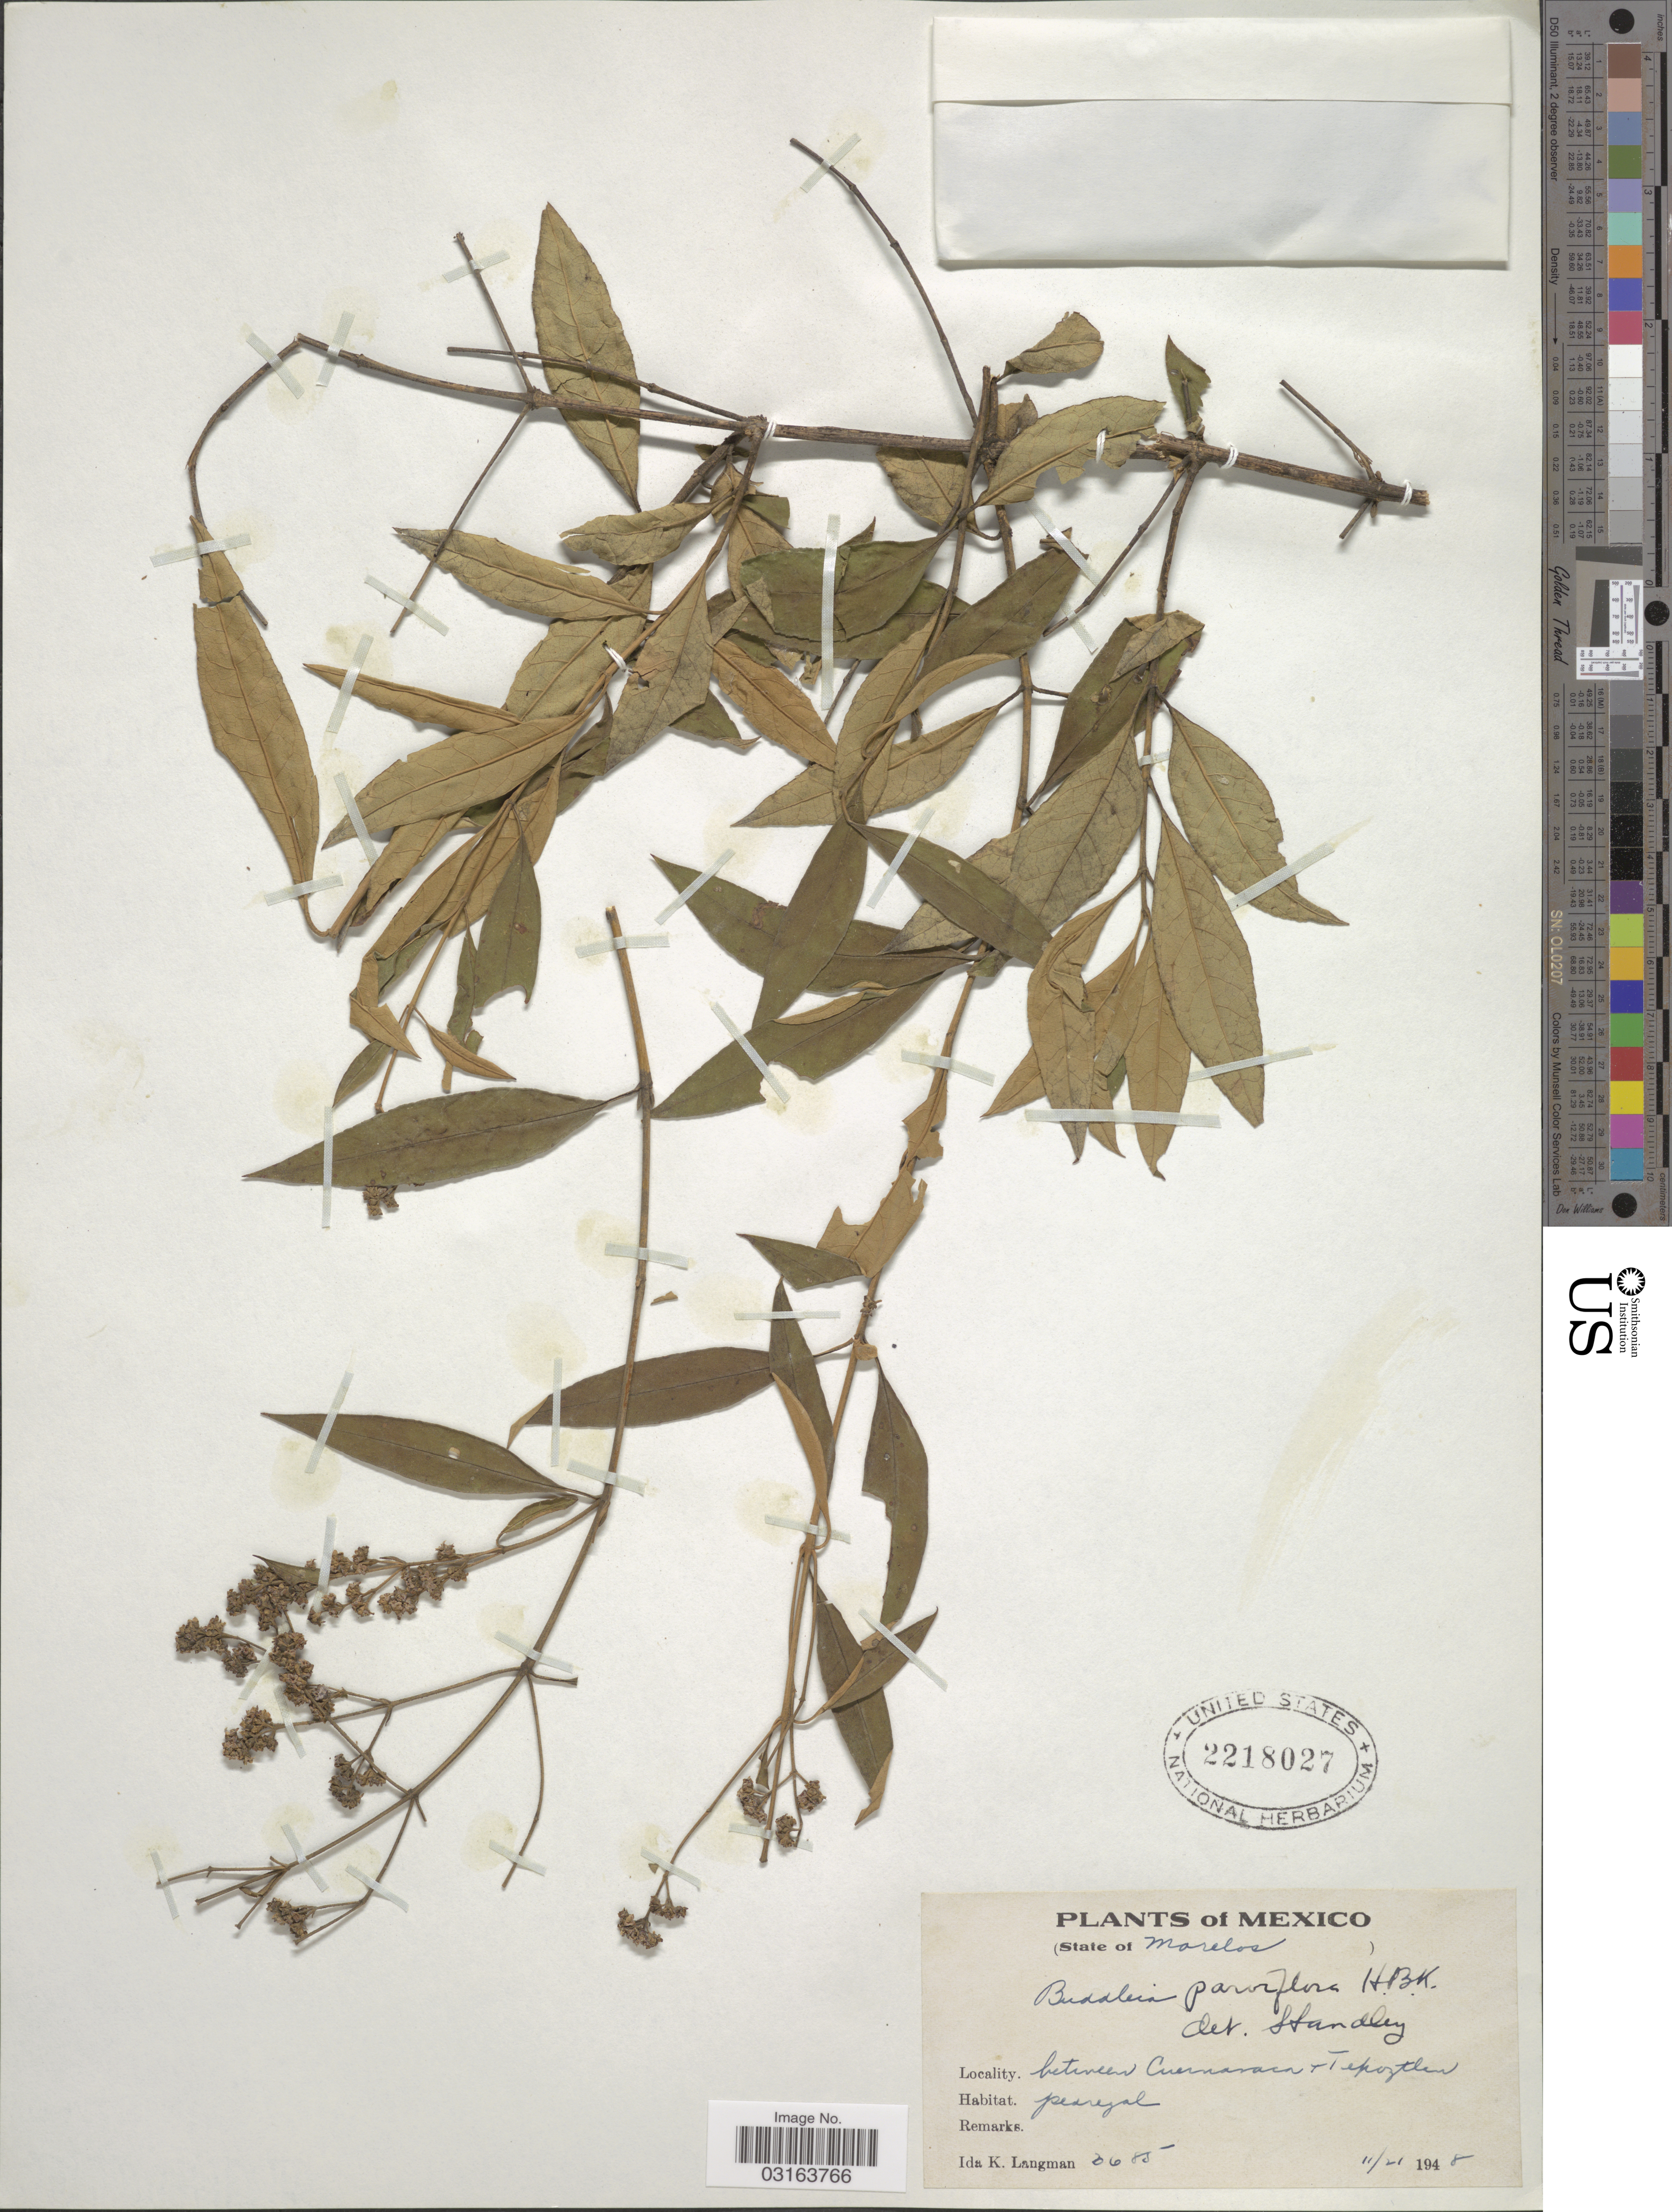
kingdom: Plantae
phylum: Tracheophyta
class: Magnoliopsida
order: Lamiales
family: Scrophulariaceae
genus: Buddleja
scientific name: Buddleja parviflora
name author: Kunth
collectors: I. K. Langman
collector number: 3685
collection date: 1948-11-21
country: Mexico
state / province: Morelos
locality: Between Cuernavaca & Tepoztlan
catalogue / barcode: US 2218027